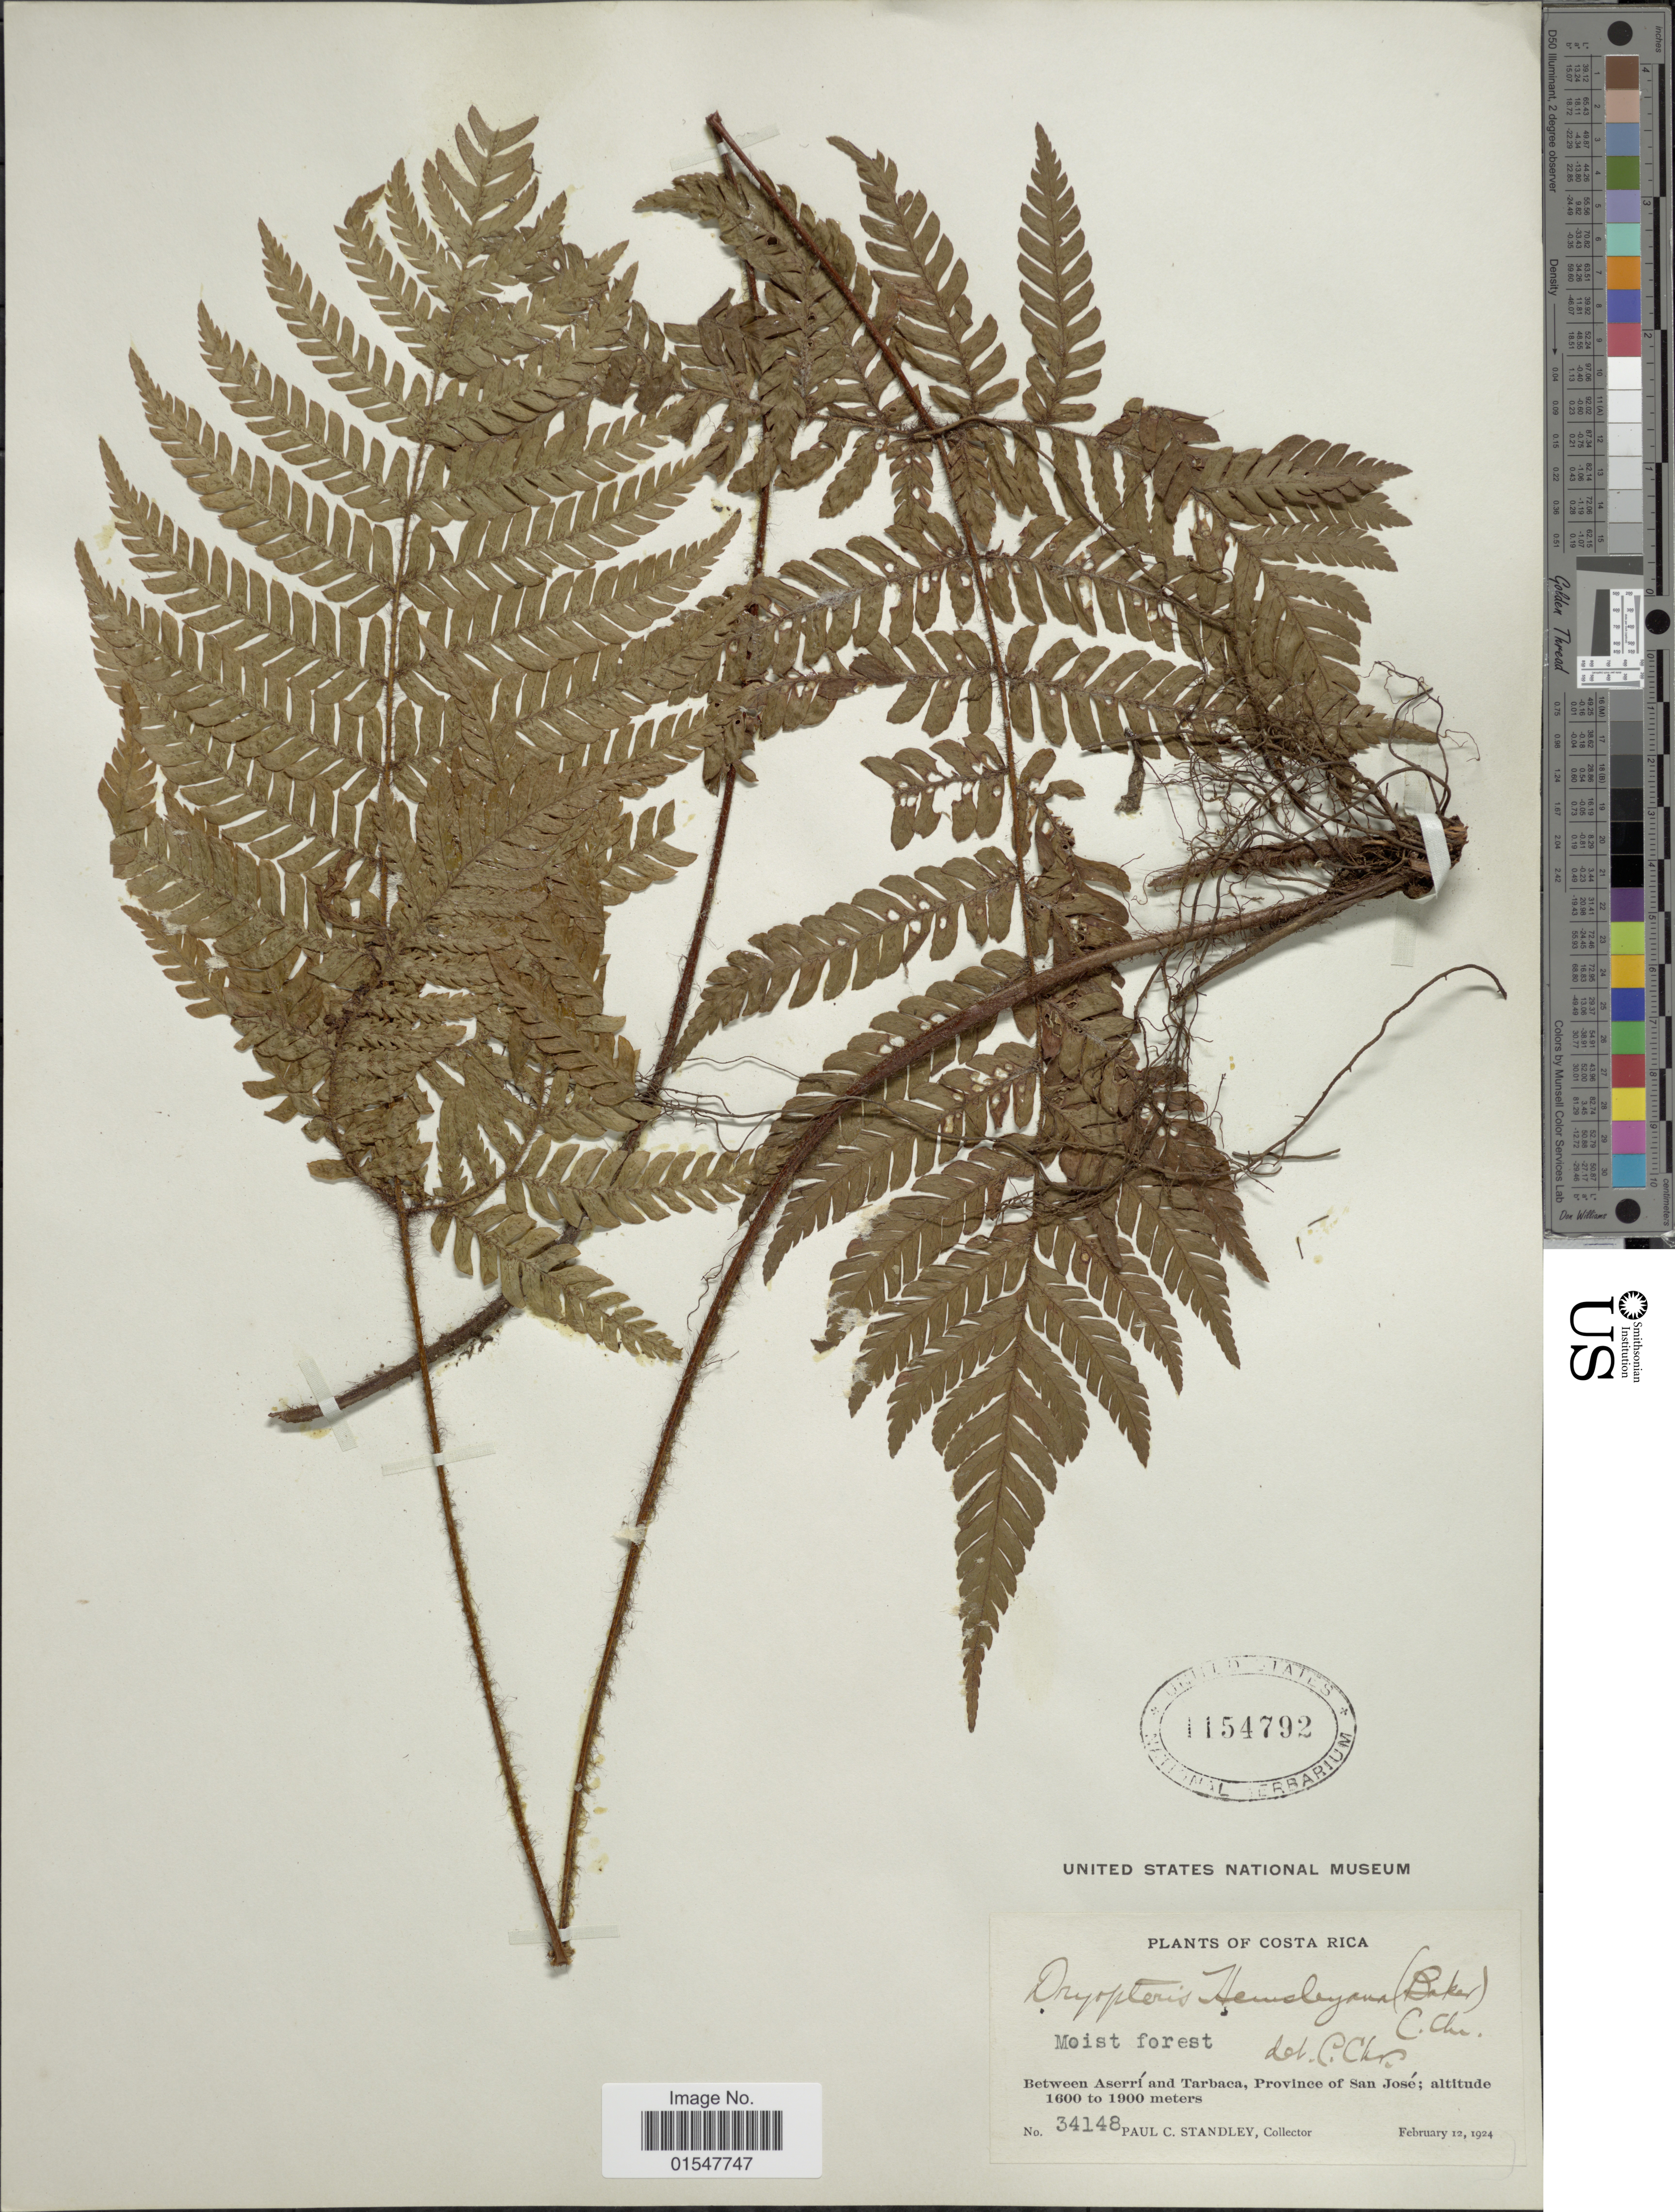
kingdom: Plantae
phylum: Tracheophyta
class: Polypodiopsida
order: Polypodiales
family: Dryopteridaceae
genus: Ctenitis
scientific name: Ctenitis hemsleyana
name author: (Baker ex Hemsl.) Copel.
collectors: P. C. Standley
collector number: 34148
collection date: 1924-02-12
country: Costa Rica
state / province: San José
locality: Between Aserri and Tarbaca, Province of San Jose.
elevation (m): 1600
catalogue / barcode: US 1154792